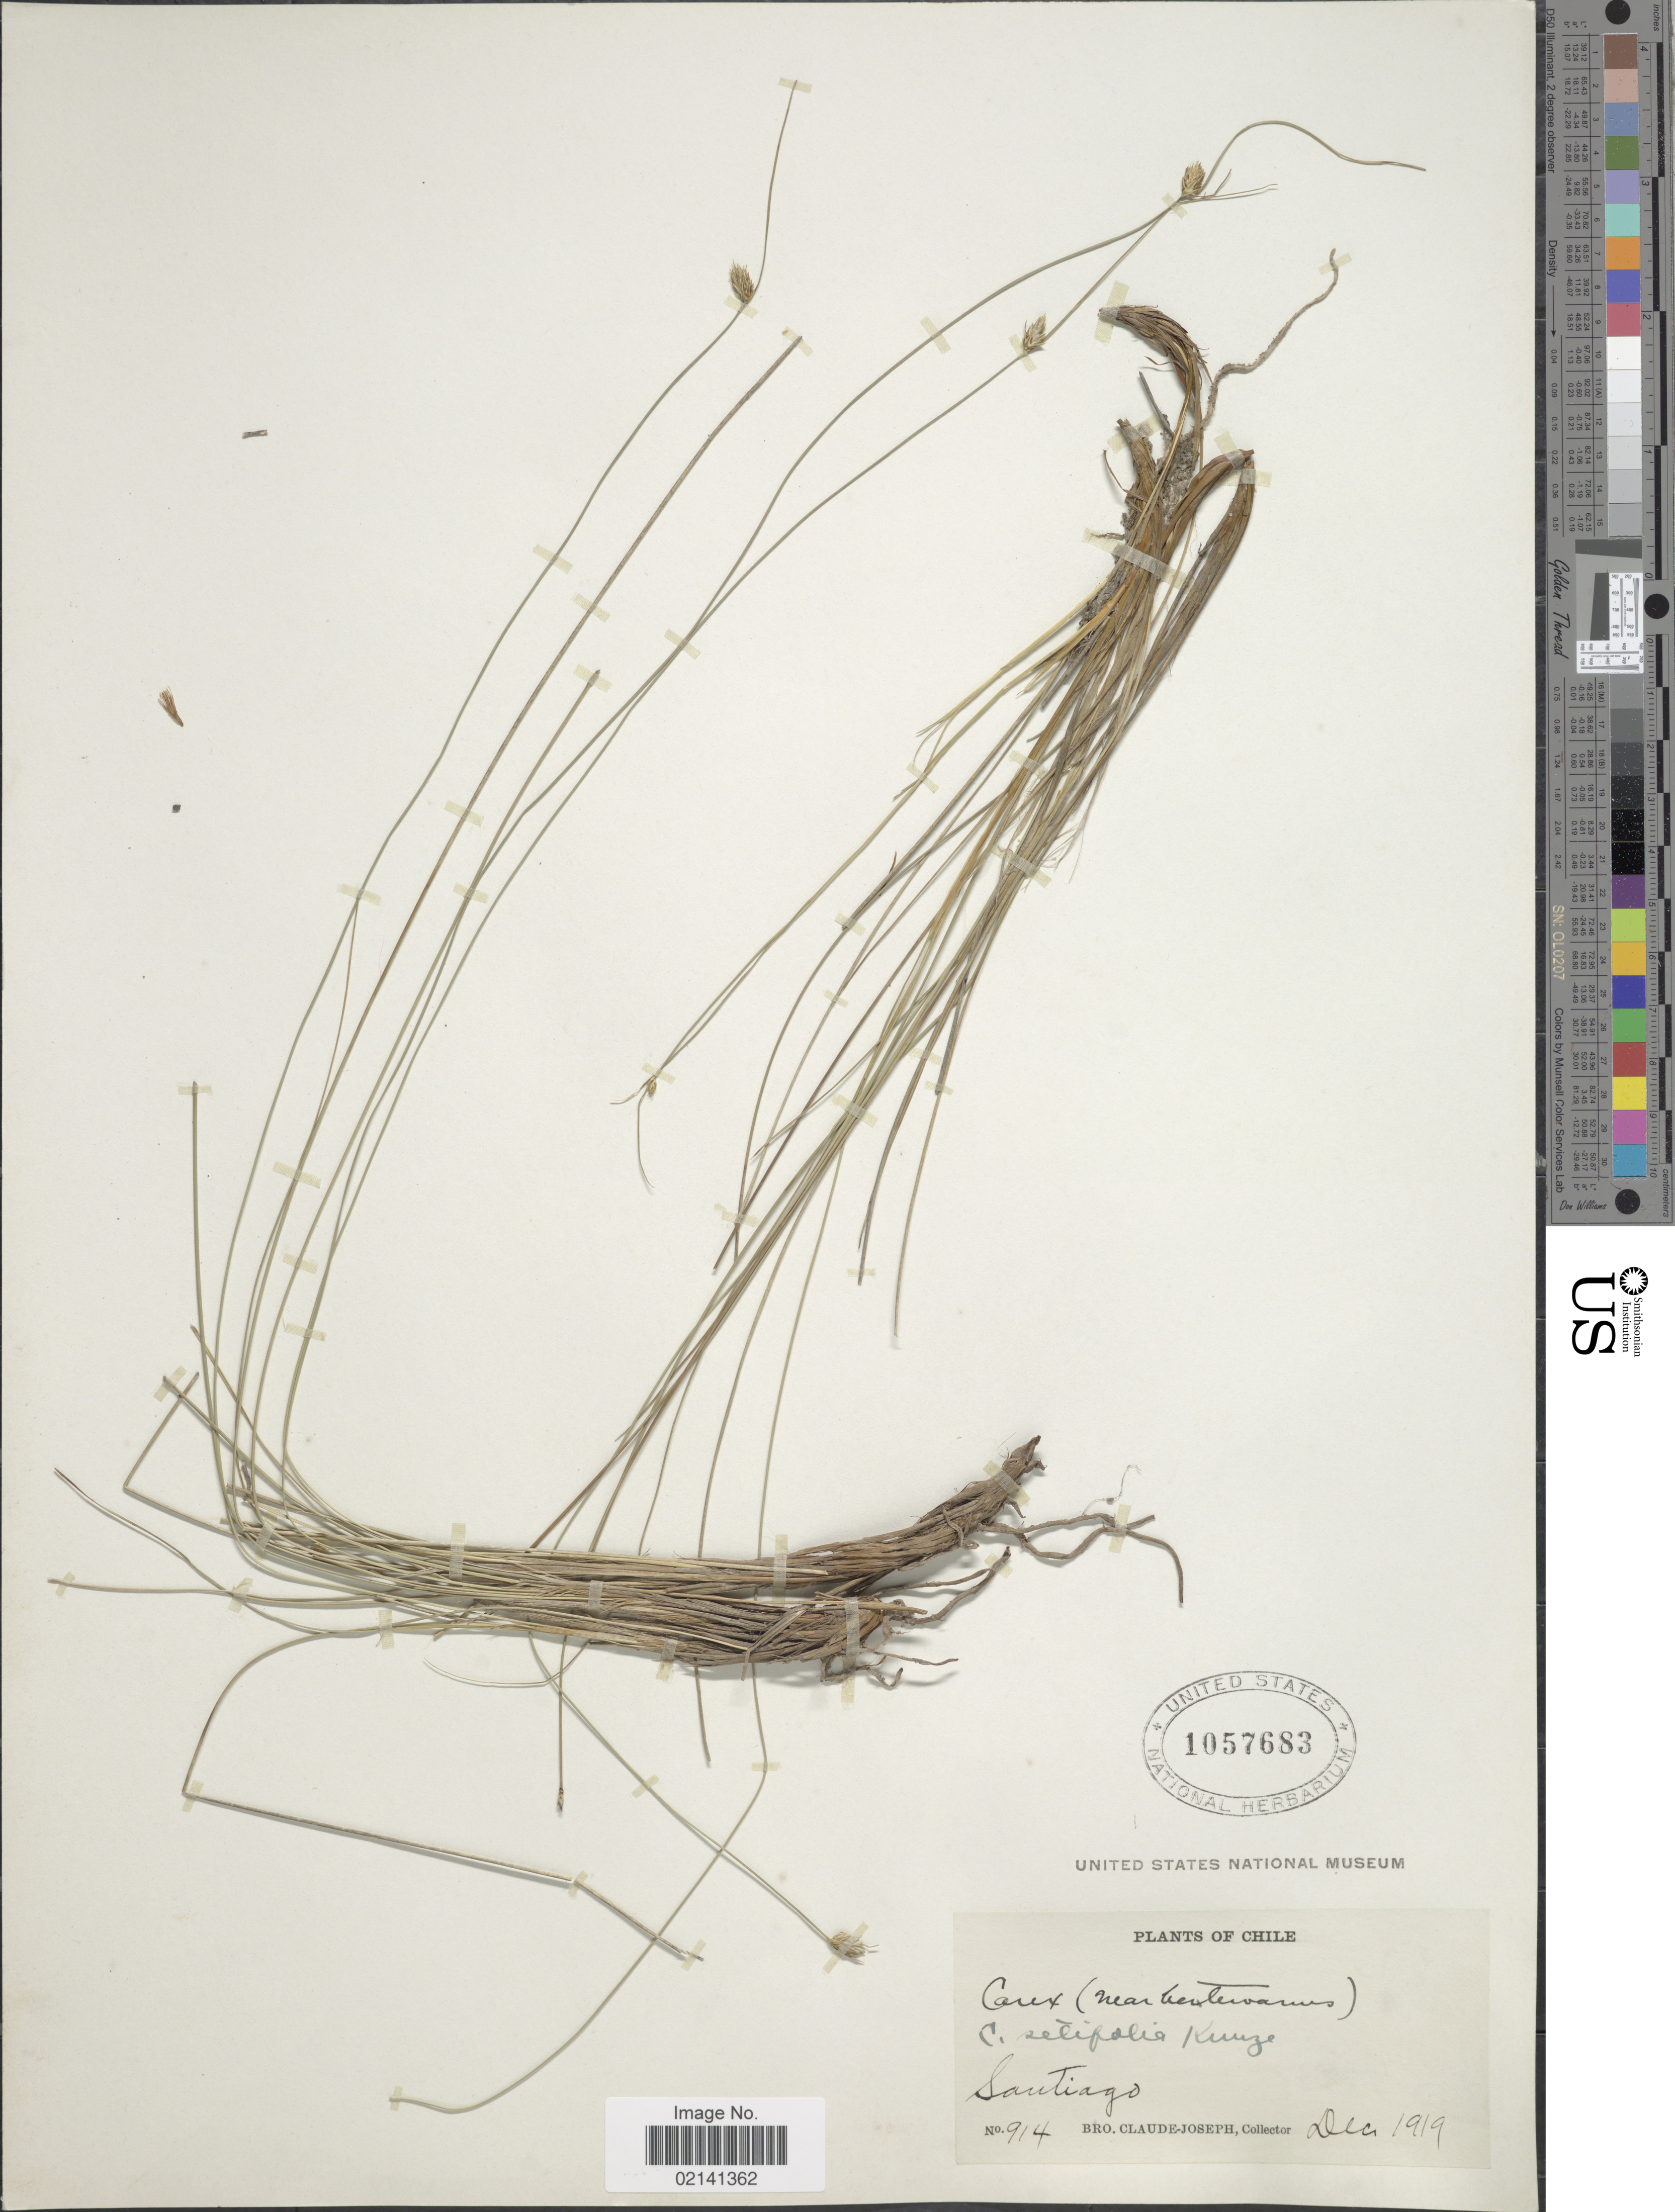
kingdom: Plantae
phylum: Tracheophyta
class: Liliopsida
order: Poales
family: Cyperaceae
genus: Carex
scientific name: Carex setifolia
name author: Kunze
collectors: Bro. Claude-Joseph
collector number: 914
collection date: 1919-12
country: Chile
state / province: Región Metropolitana (RM)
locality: Santiago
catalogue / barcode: US 1057683